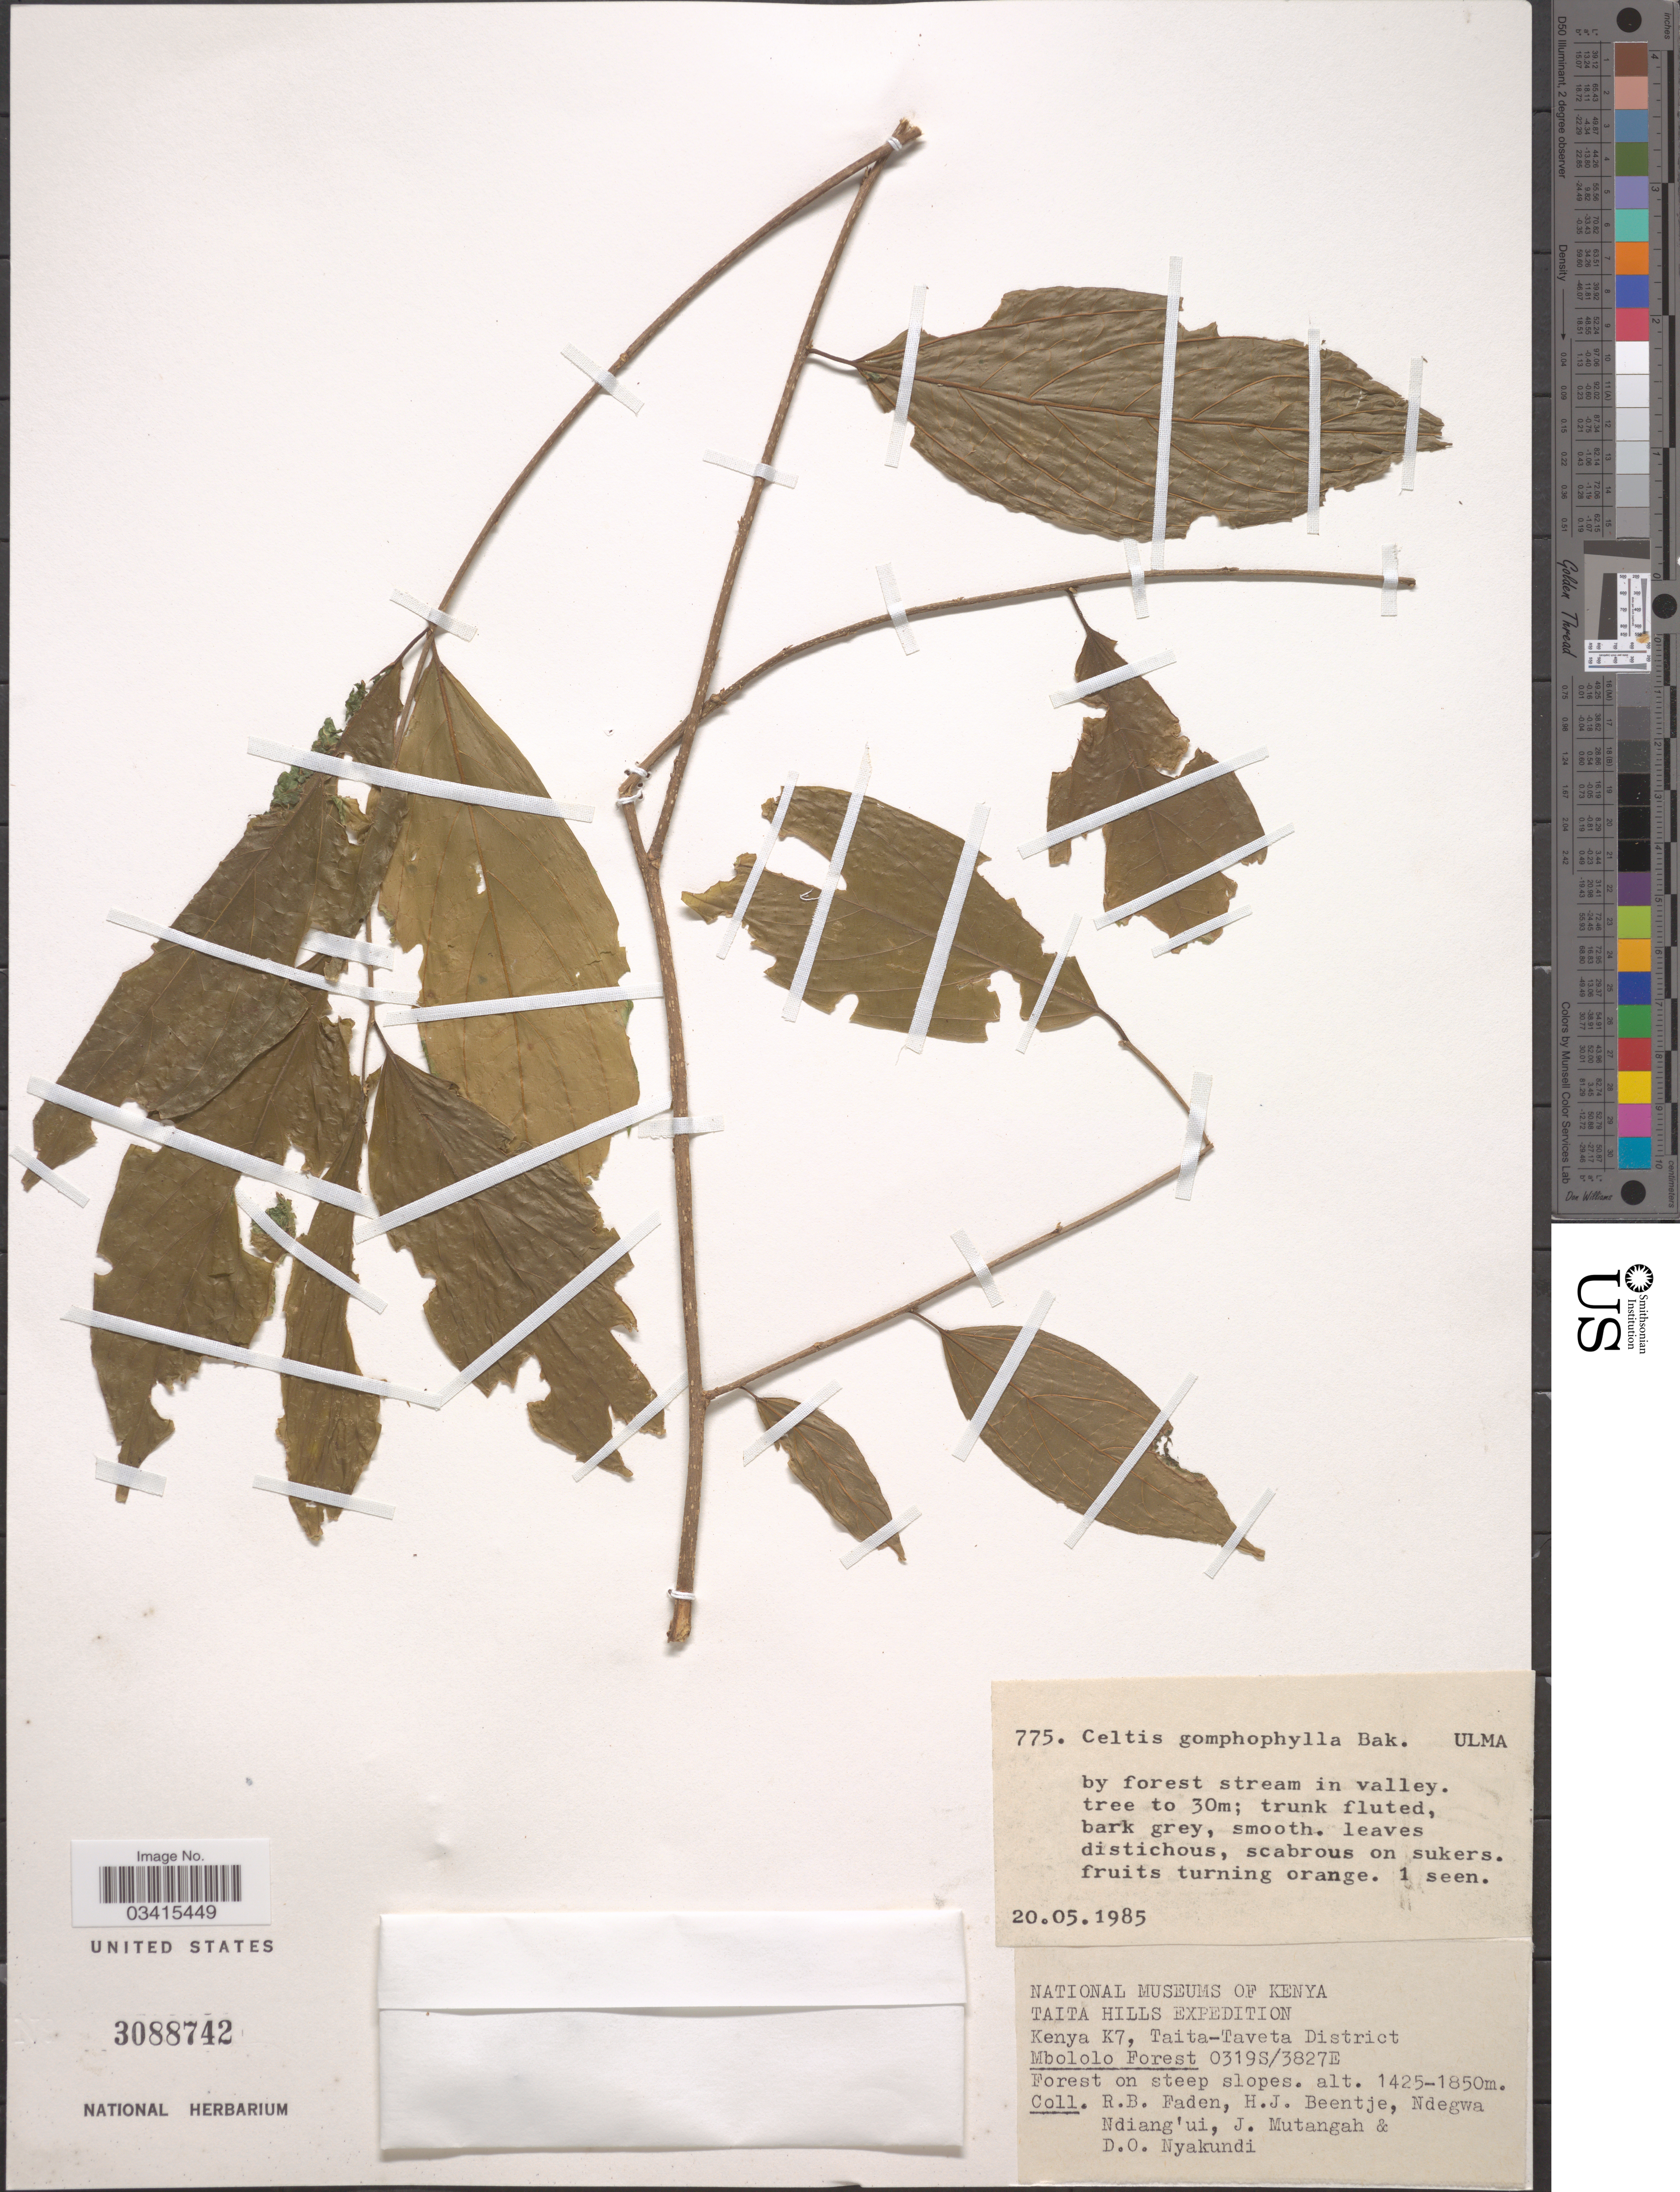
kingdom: Plantae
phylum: Tracheophyta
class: Magnoliopsida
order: Rosales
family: Cannabaceae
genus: Celtis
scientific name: Celtis gomphophylla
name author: Baker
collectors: R. B. Faden, H. J. Beentje, Ndegwa Ndiang'ui, J. Mutangah & D. Nyakundi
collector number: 775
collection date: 1985-05-20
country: Kenya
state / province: Taita Taveta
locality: K7, Taita-Taveta District. Mbololo Forest. Forest on steep slopes.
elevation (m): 1425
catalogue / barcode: US 3088742